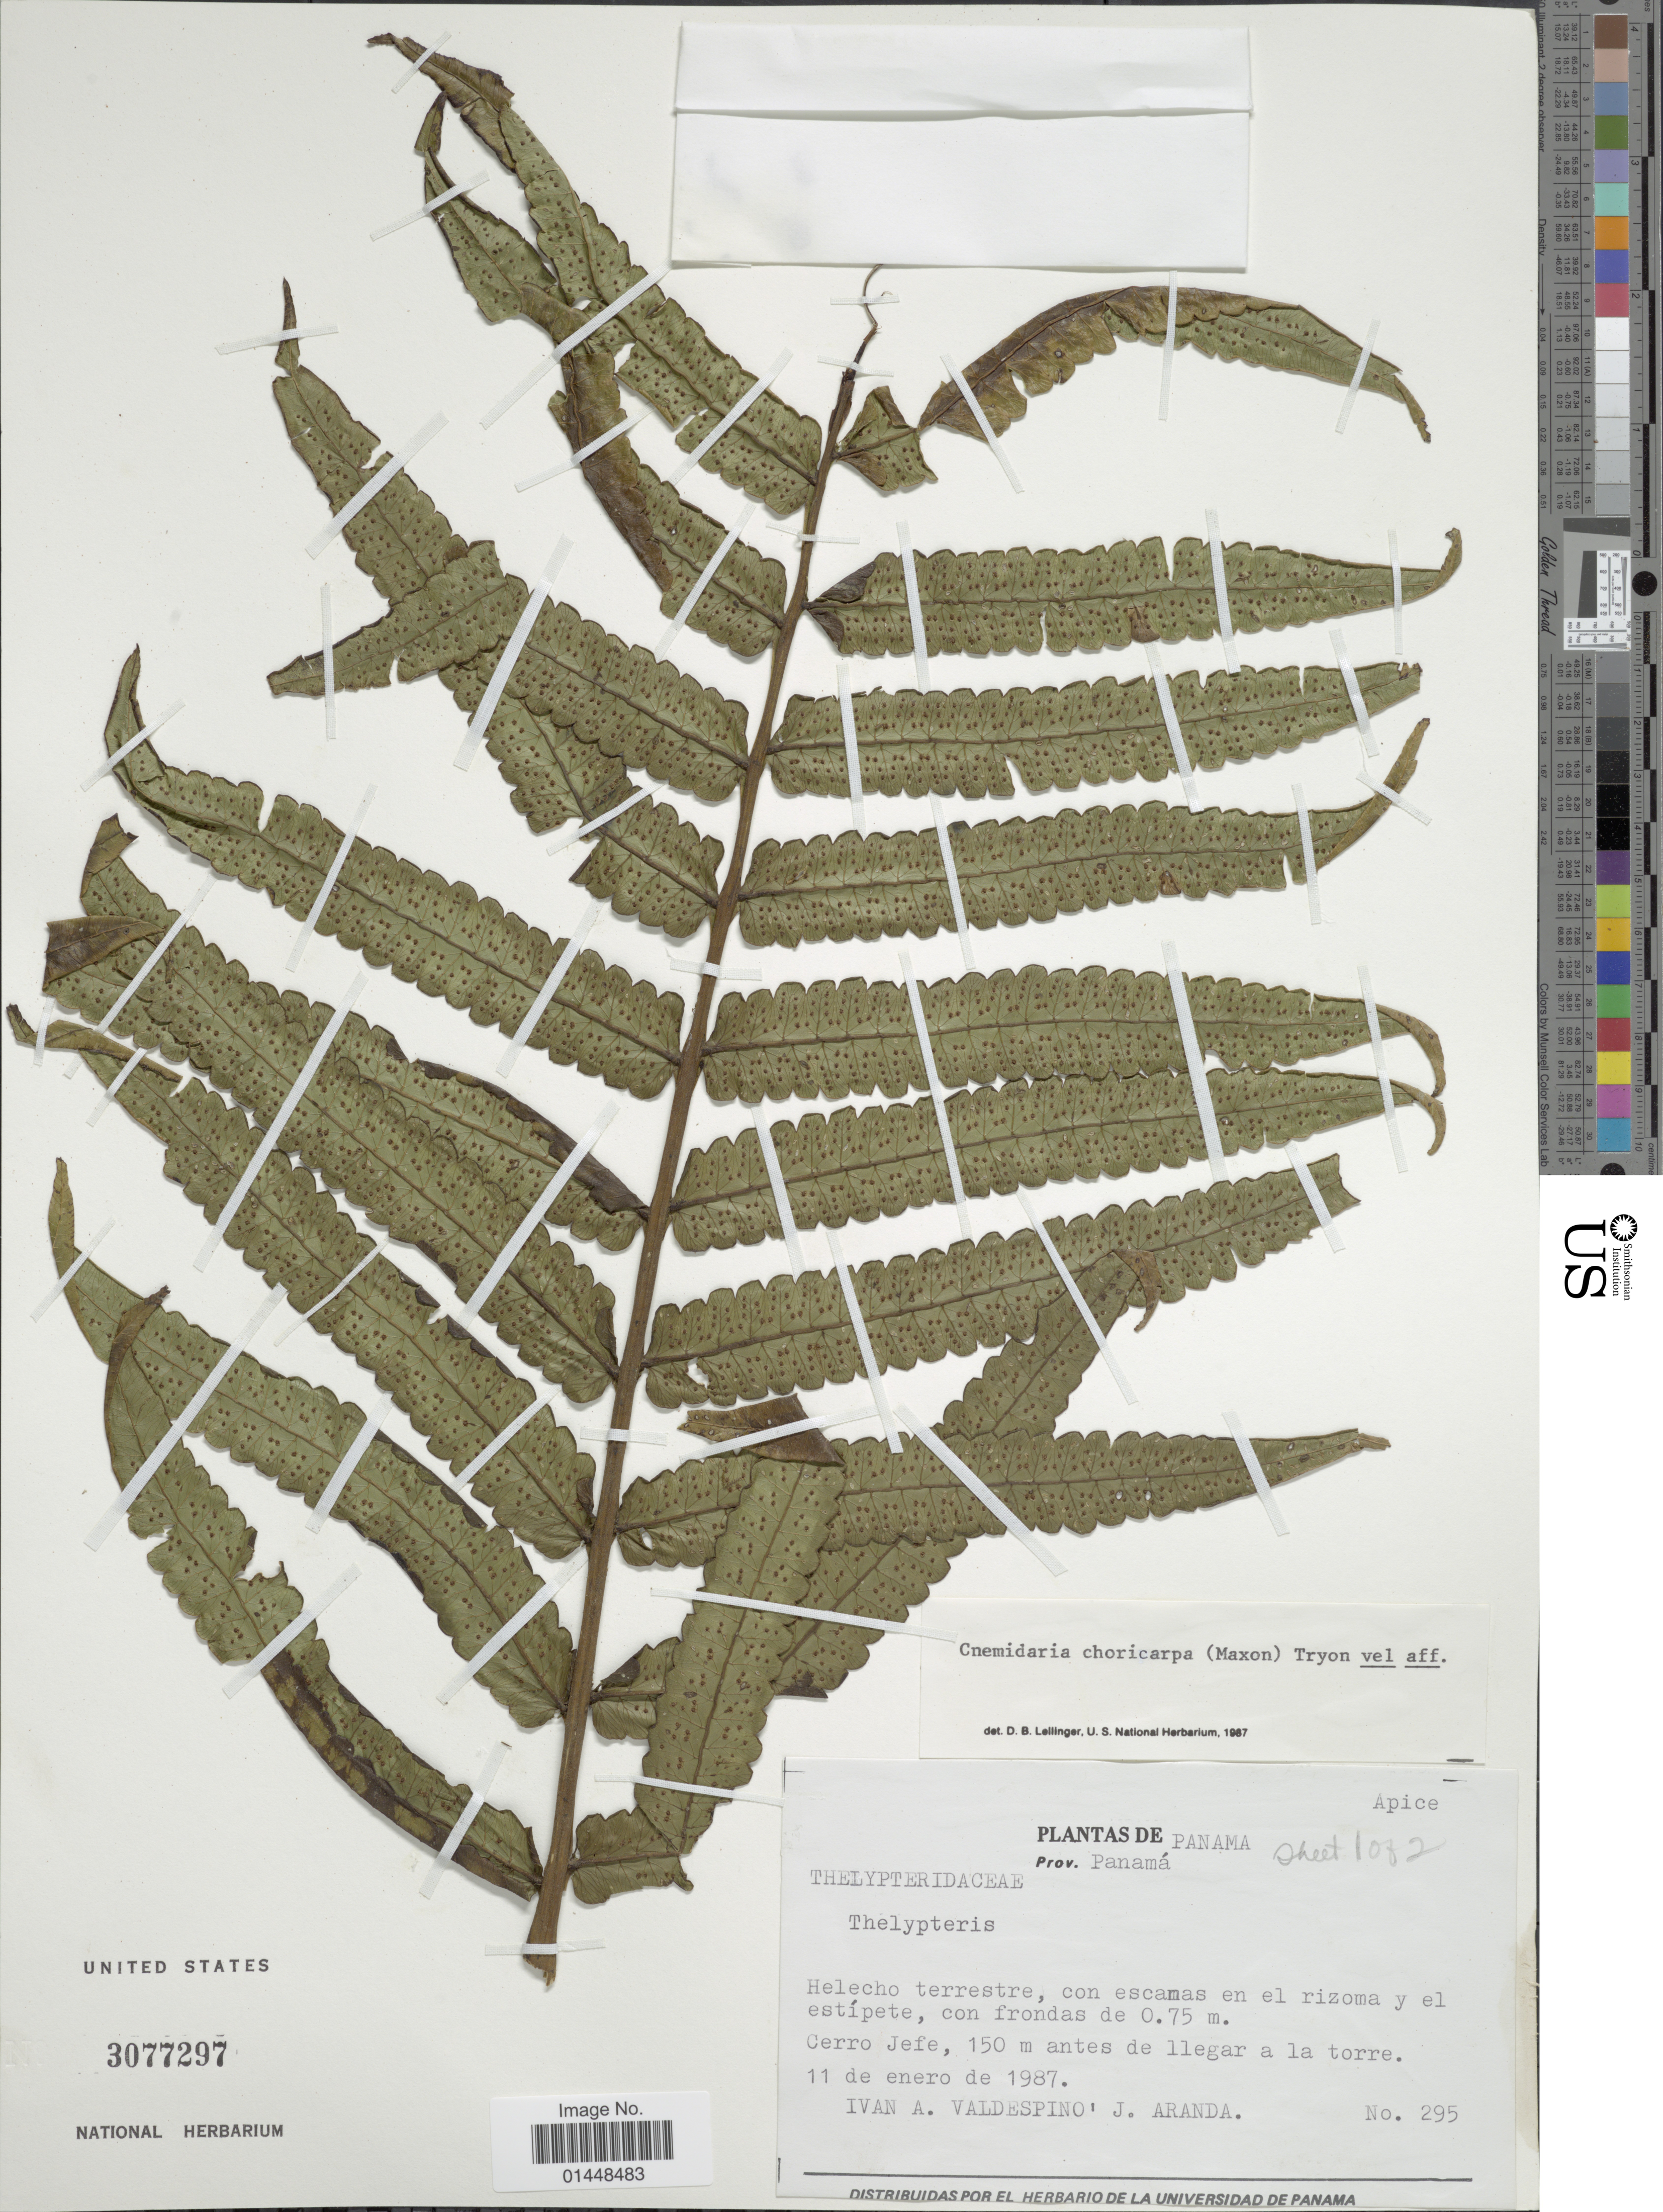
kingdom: Plantae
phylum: Tracheophyta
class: Polypodiopsida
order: Cyatheales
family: Cyatheaceae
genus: Cyathea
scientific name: Cyathea choricarpa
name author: (Maxon) Domin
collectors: I. A. Valdespino & J. Aranda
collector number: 295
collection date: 1987-01-11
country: Panama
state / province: Panamá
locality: Cerro Jefe, 150 m antes de llegarr a la torre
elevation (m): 150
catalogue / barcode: US 3077297